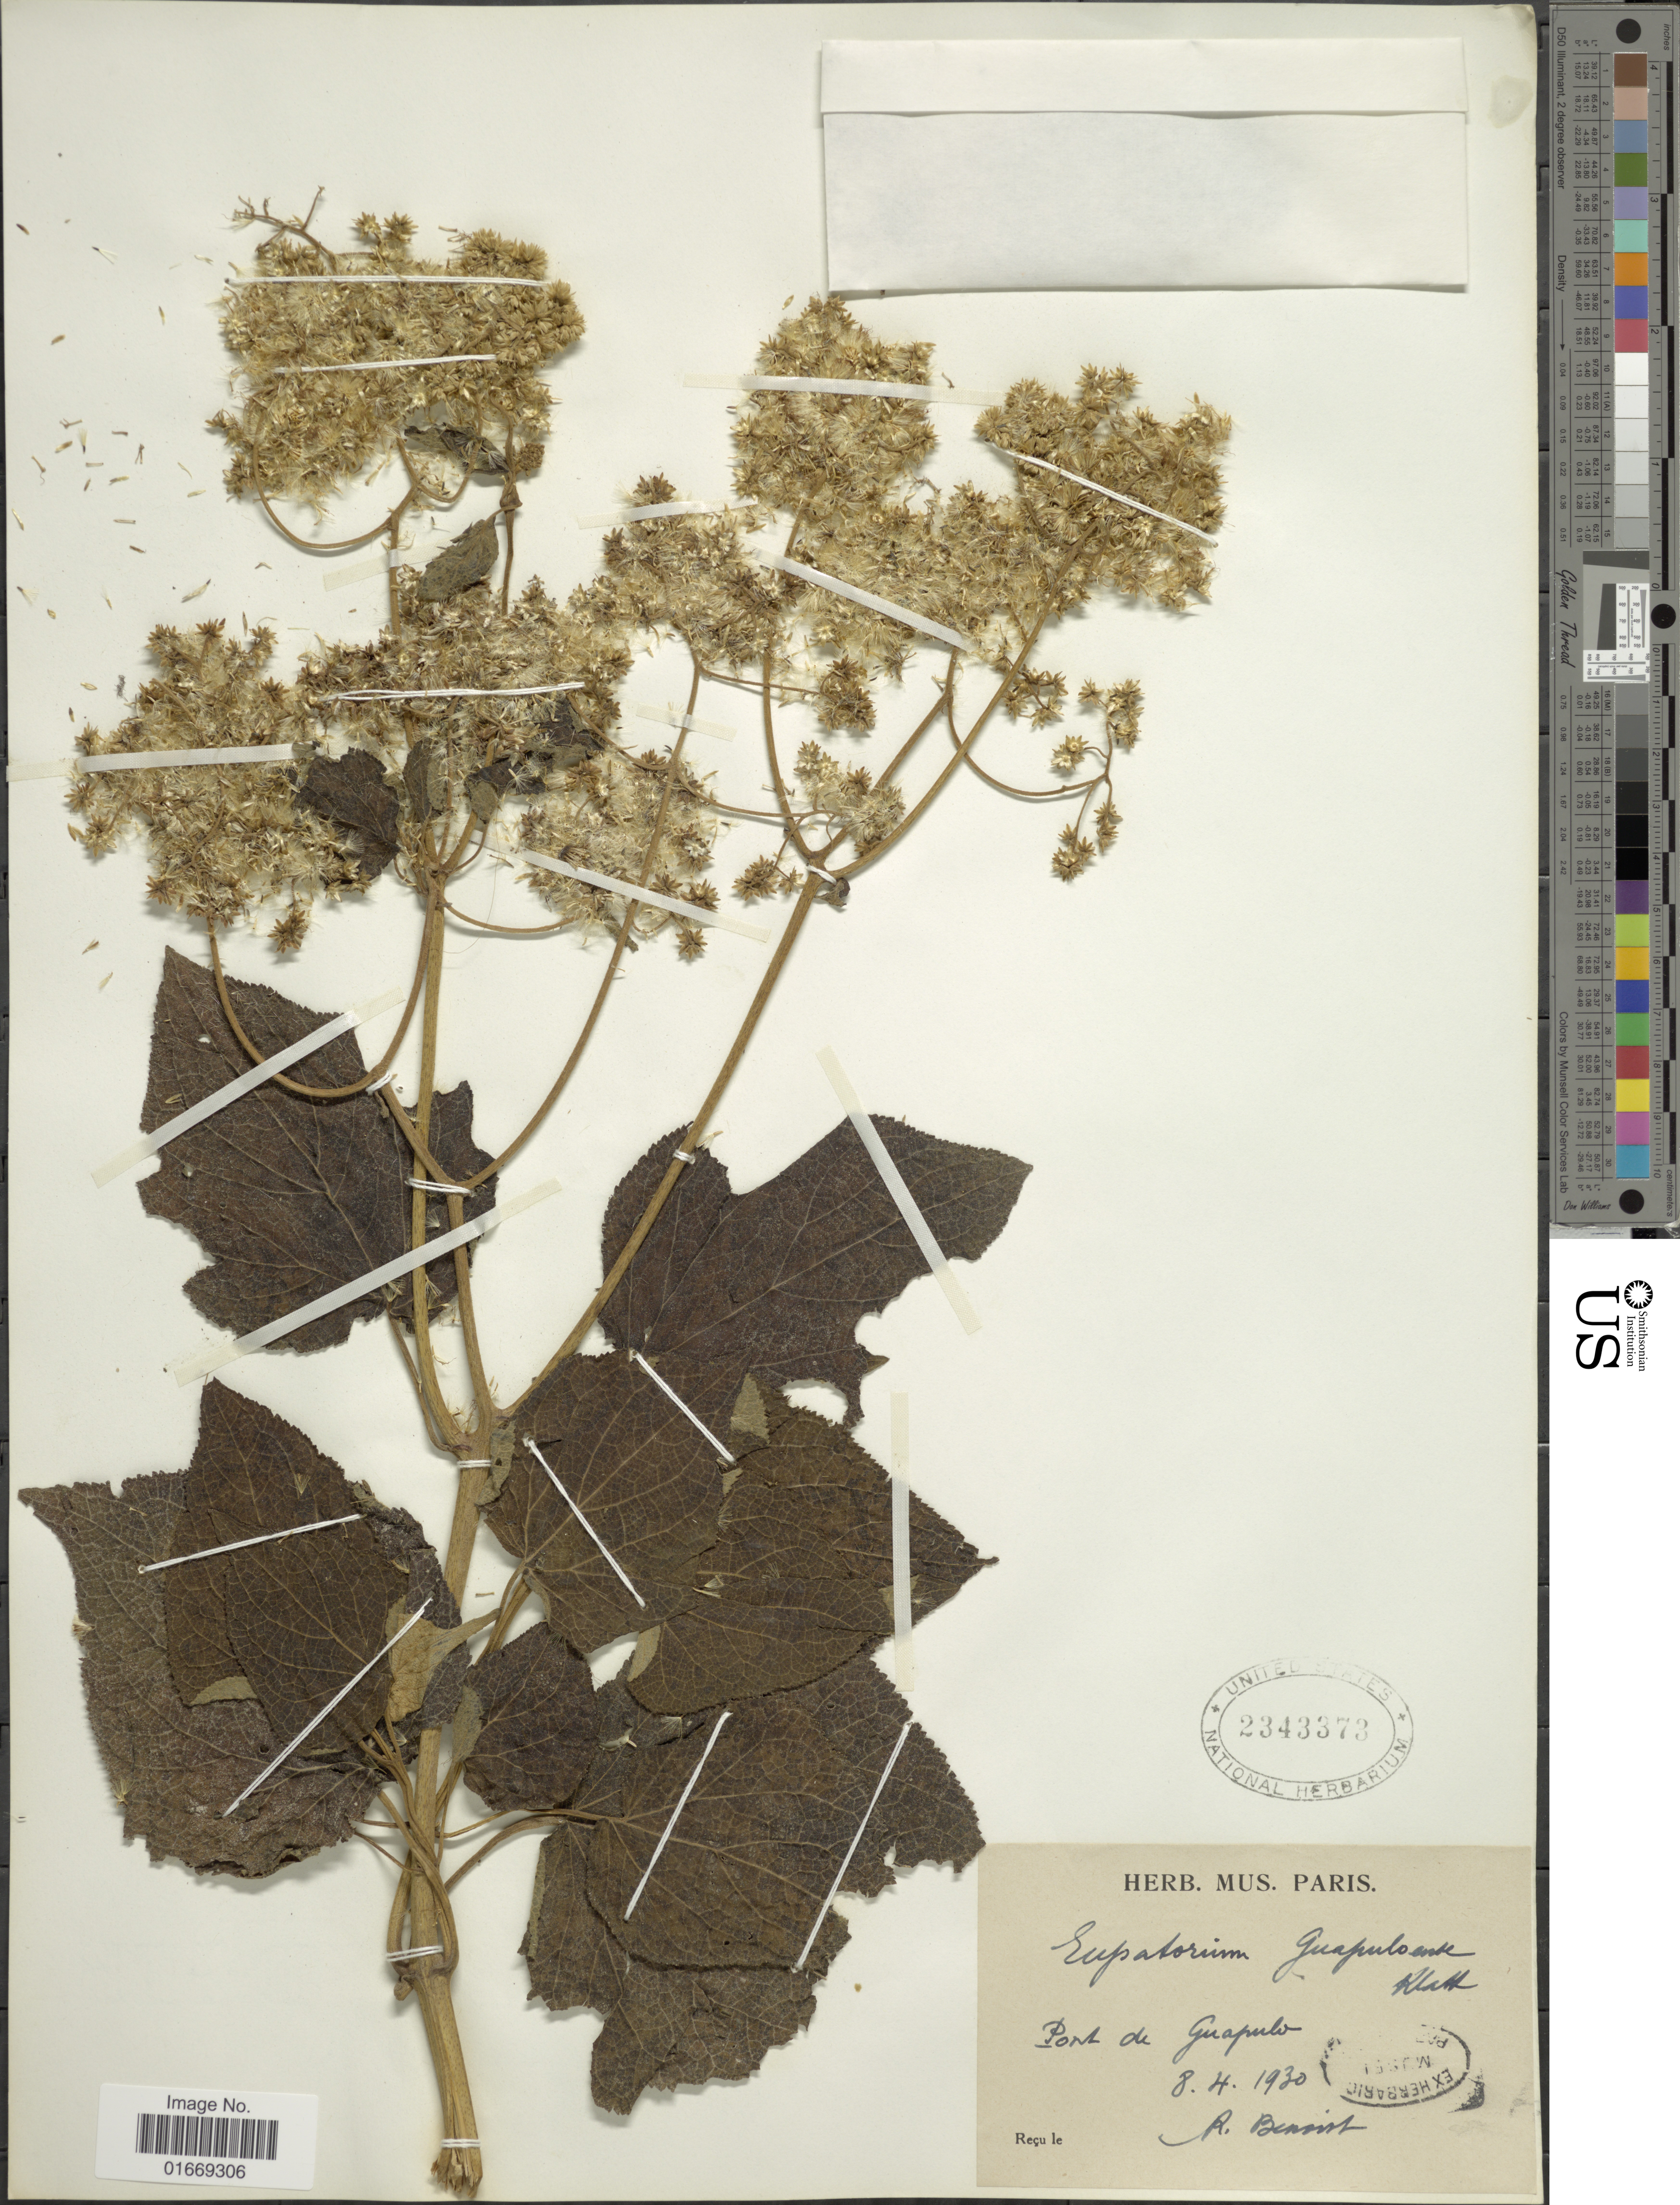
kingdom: Plantae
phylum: Tracheophyta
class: Magnoliopsida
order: Asterales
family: Asteraceae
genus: Hebeclinium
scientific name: Hebeclinium tetragonum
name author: Benth.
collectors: R. Benoist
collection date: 1930-04-08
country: Ecuador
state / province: Pichincha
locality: Port de Guapulo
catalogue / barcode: US 2343373